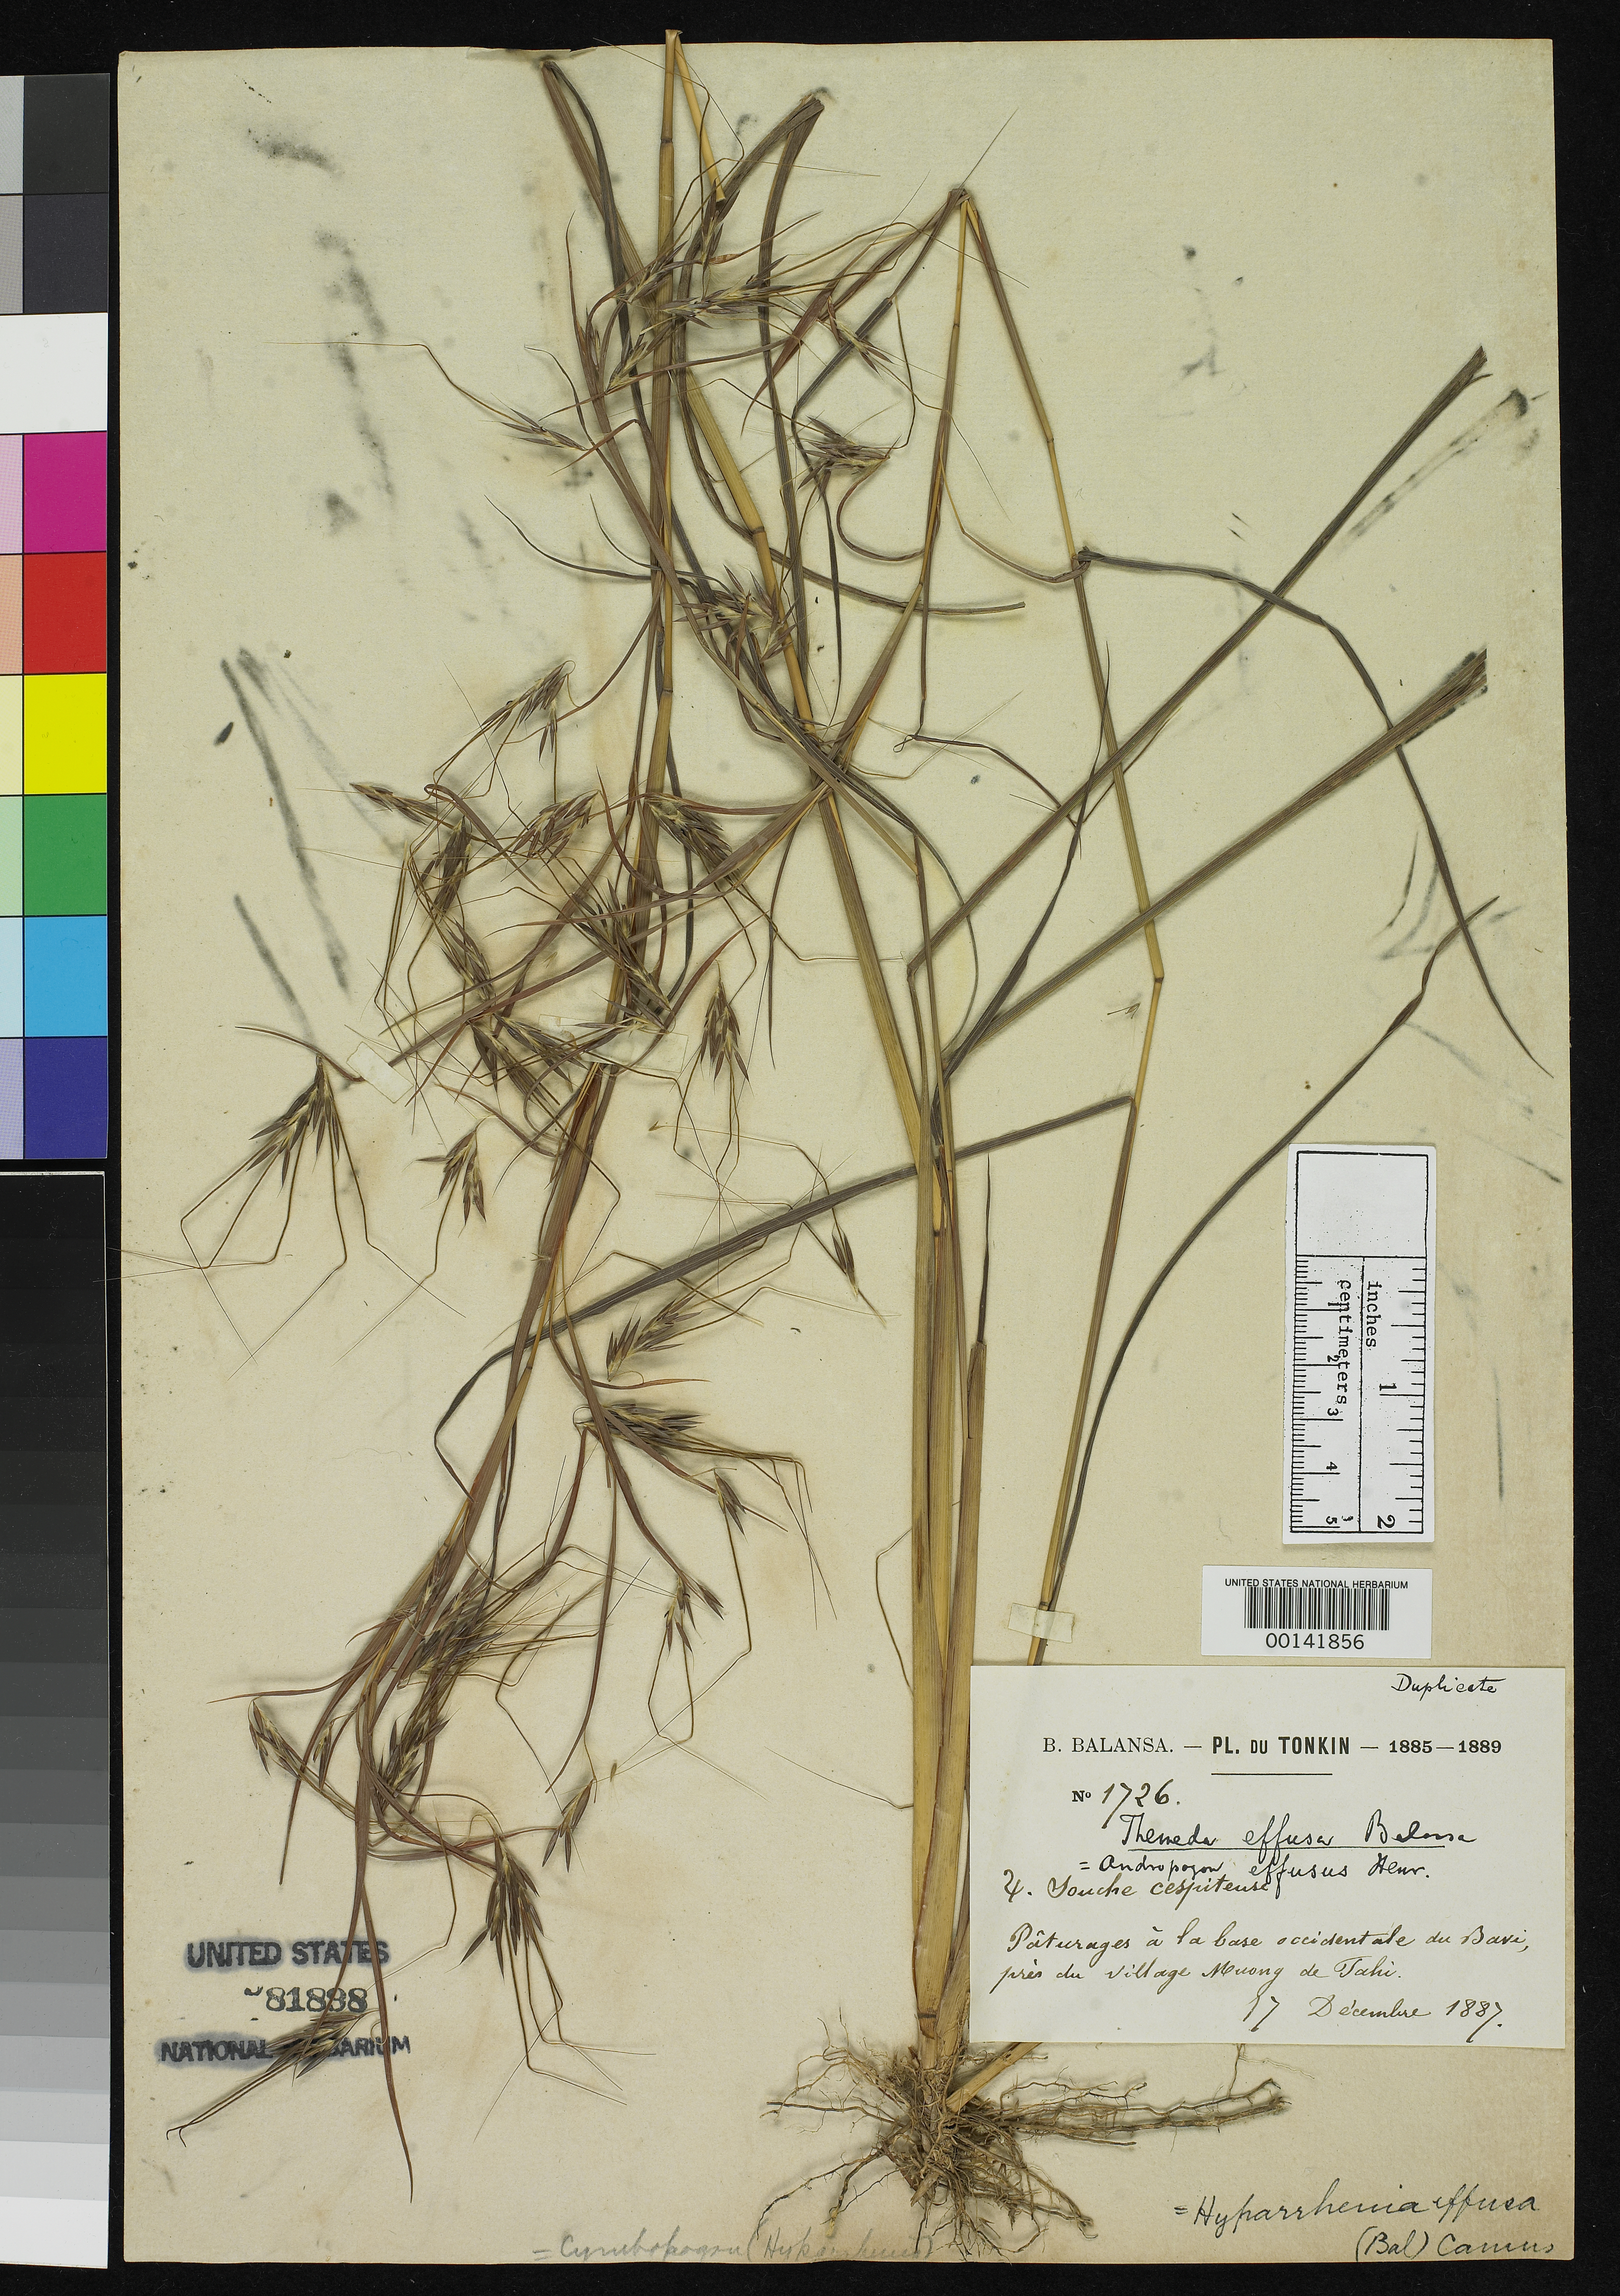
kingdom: Plantae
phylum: Tracheophyta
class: Liliopsida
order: Poales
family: Poaceae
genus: Themeda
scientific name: Themeda effusa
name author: Balansa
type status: Isotype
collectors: B. Balansa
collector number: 1726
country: Vietnam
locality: Paturgas, Mont Bavi.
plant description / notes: Catalog number as recorded (81898) appears to be in error, apparently mis-stamped; USNH 81898 is another specimen entirely.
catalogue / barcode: US 81898